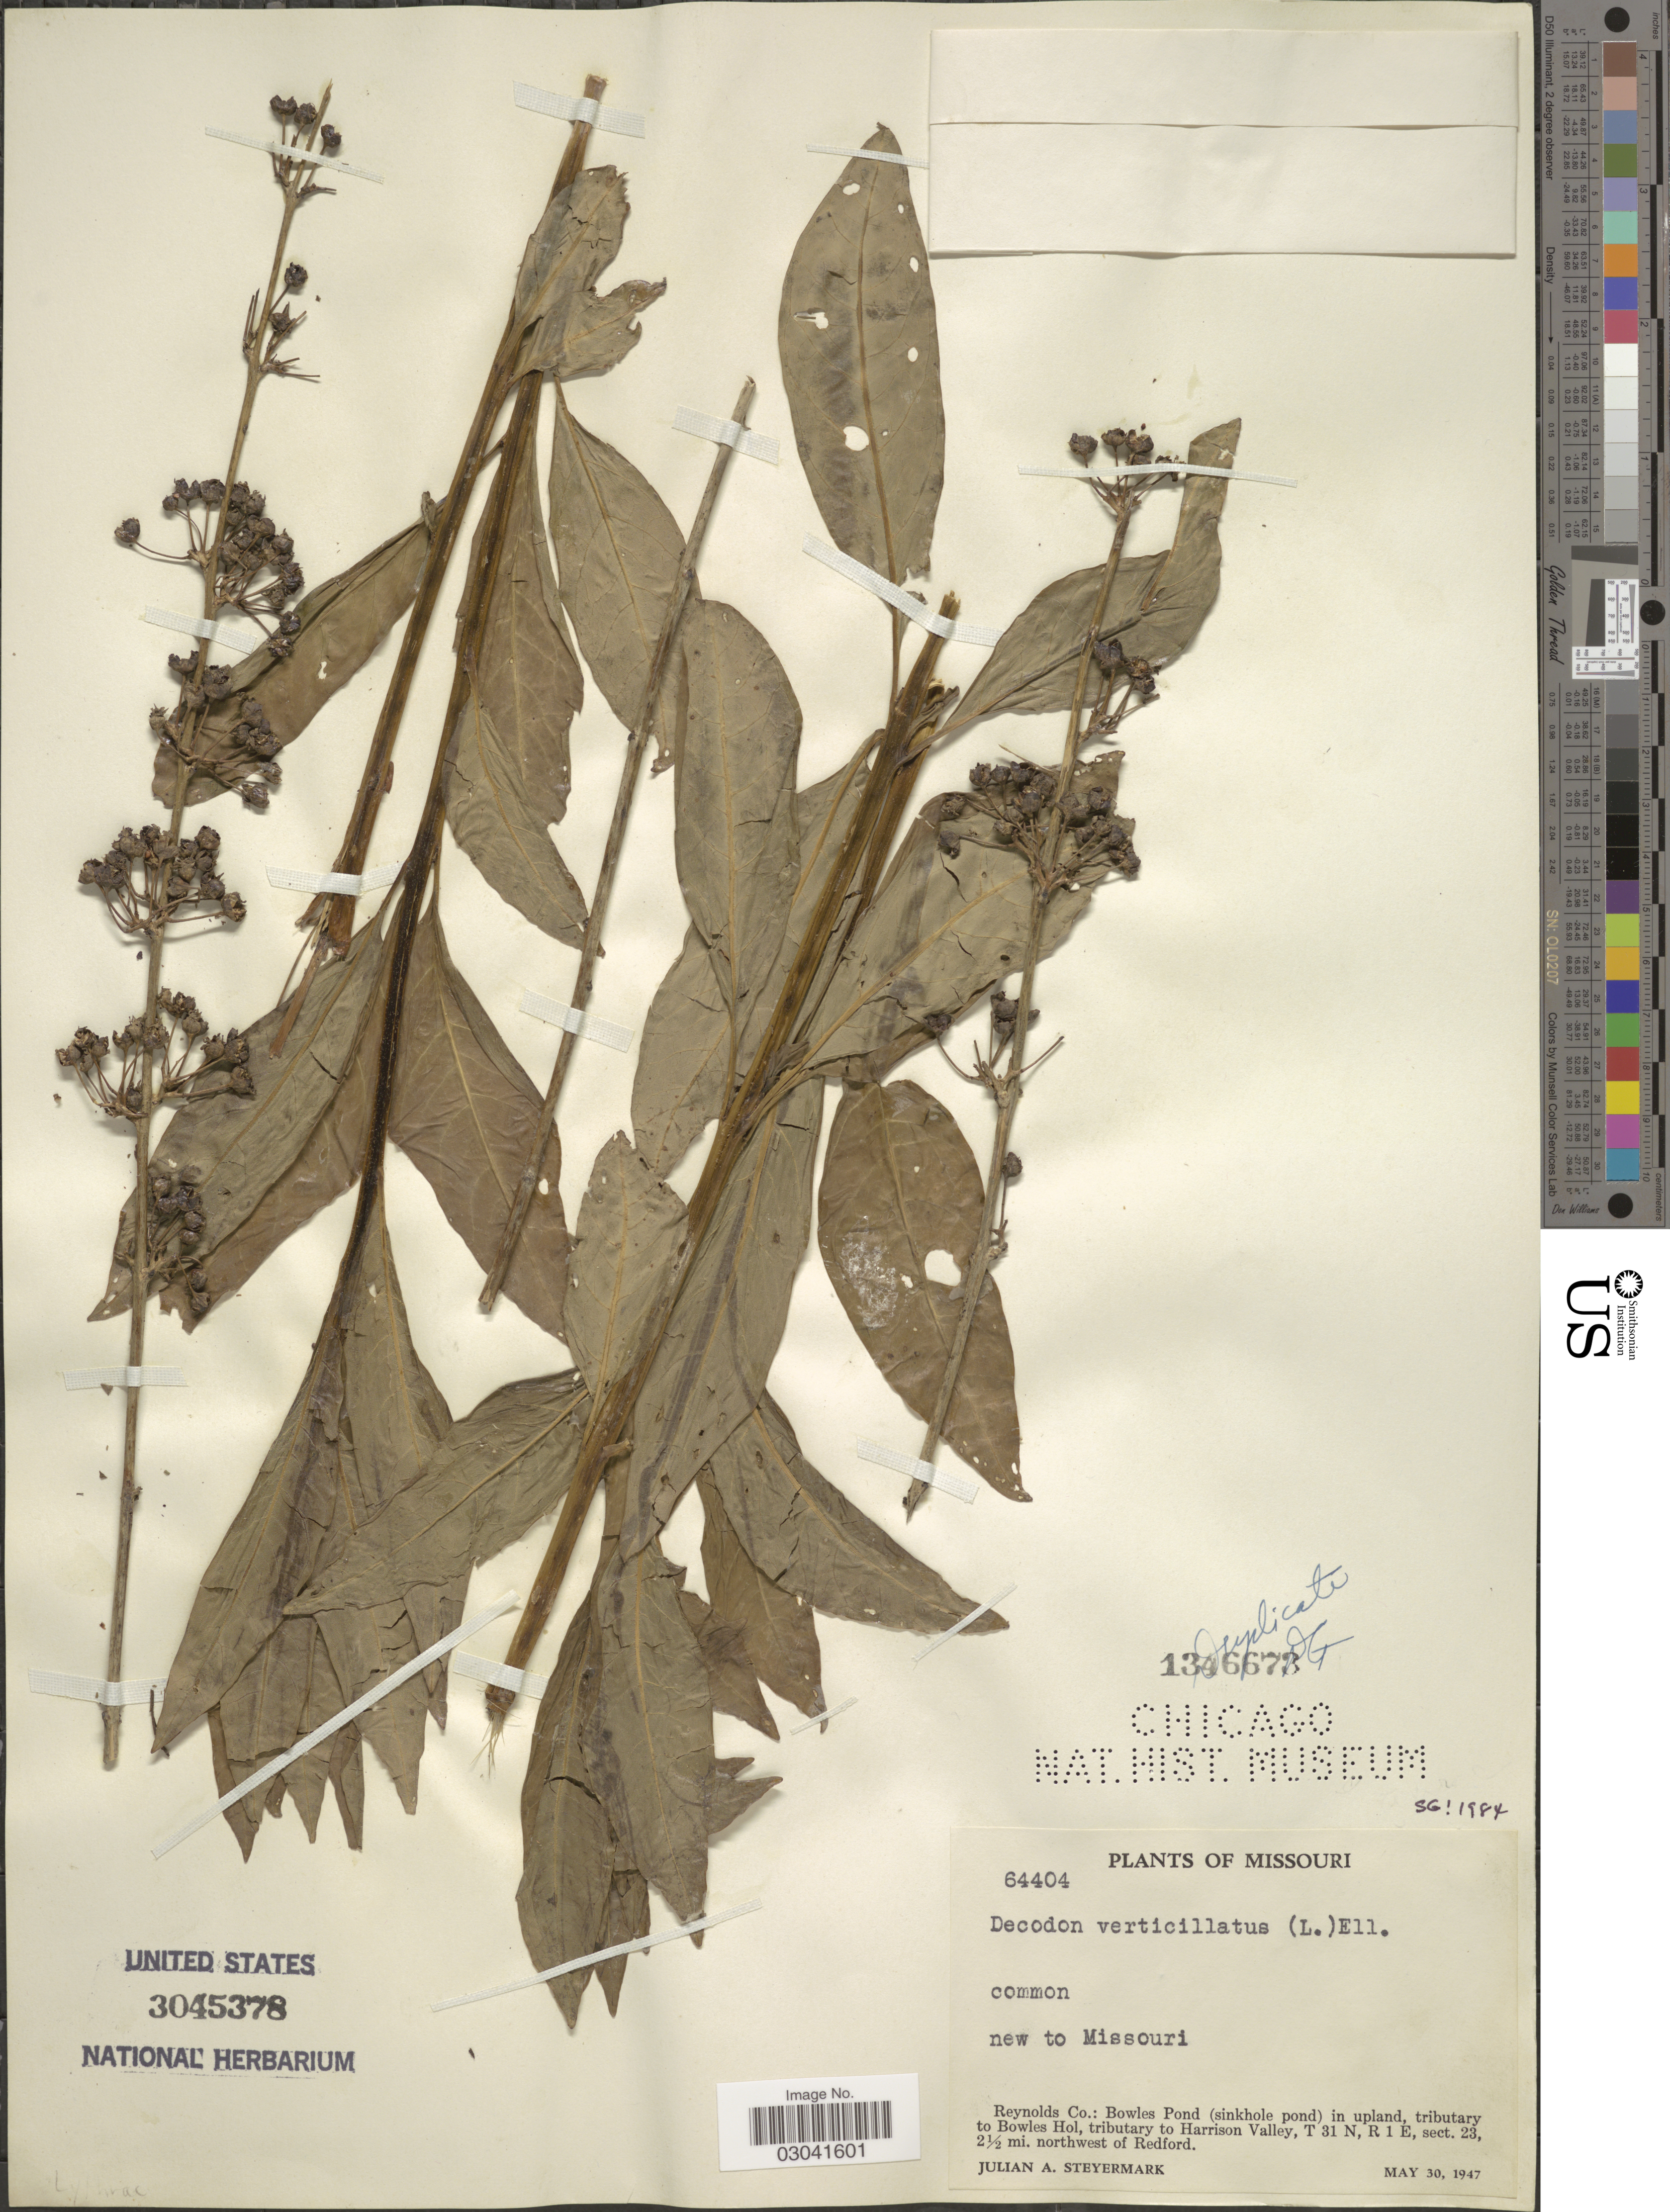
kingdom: Plantae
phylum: Tracheophyta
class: Magnoliopsida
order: Myrtales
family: Lythraceae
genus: Decodon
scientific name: Decodon verticillatus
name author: (L.) Elliott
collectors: J. Steyermark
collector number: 64404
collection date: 1947-05-30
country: United States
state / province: Missouri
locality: Reynolds Co.: Bowles Pond (sinkhole pond) in upland, tributary to Bowles Hol, tributary to Harrison Valley, T 31 N, R 1 E, sect. 23, 2½ mi. northwest of Redford.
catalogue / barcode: US 3045378